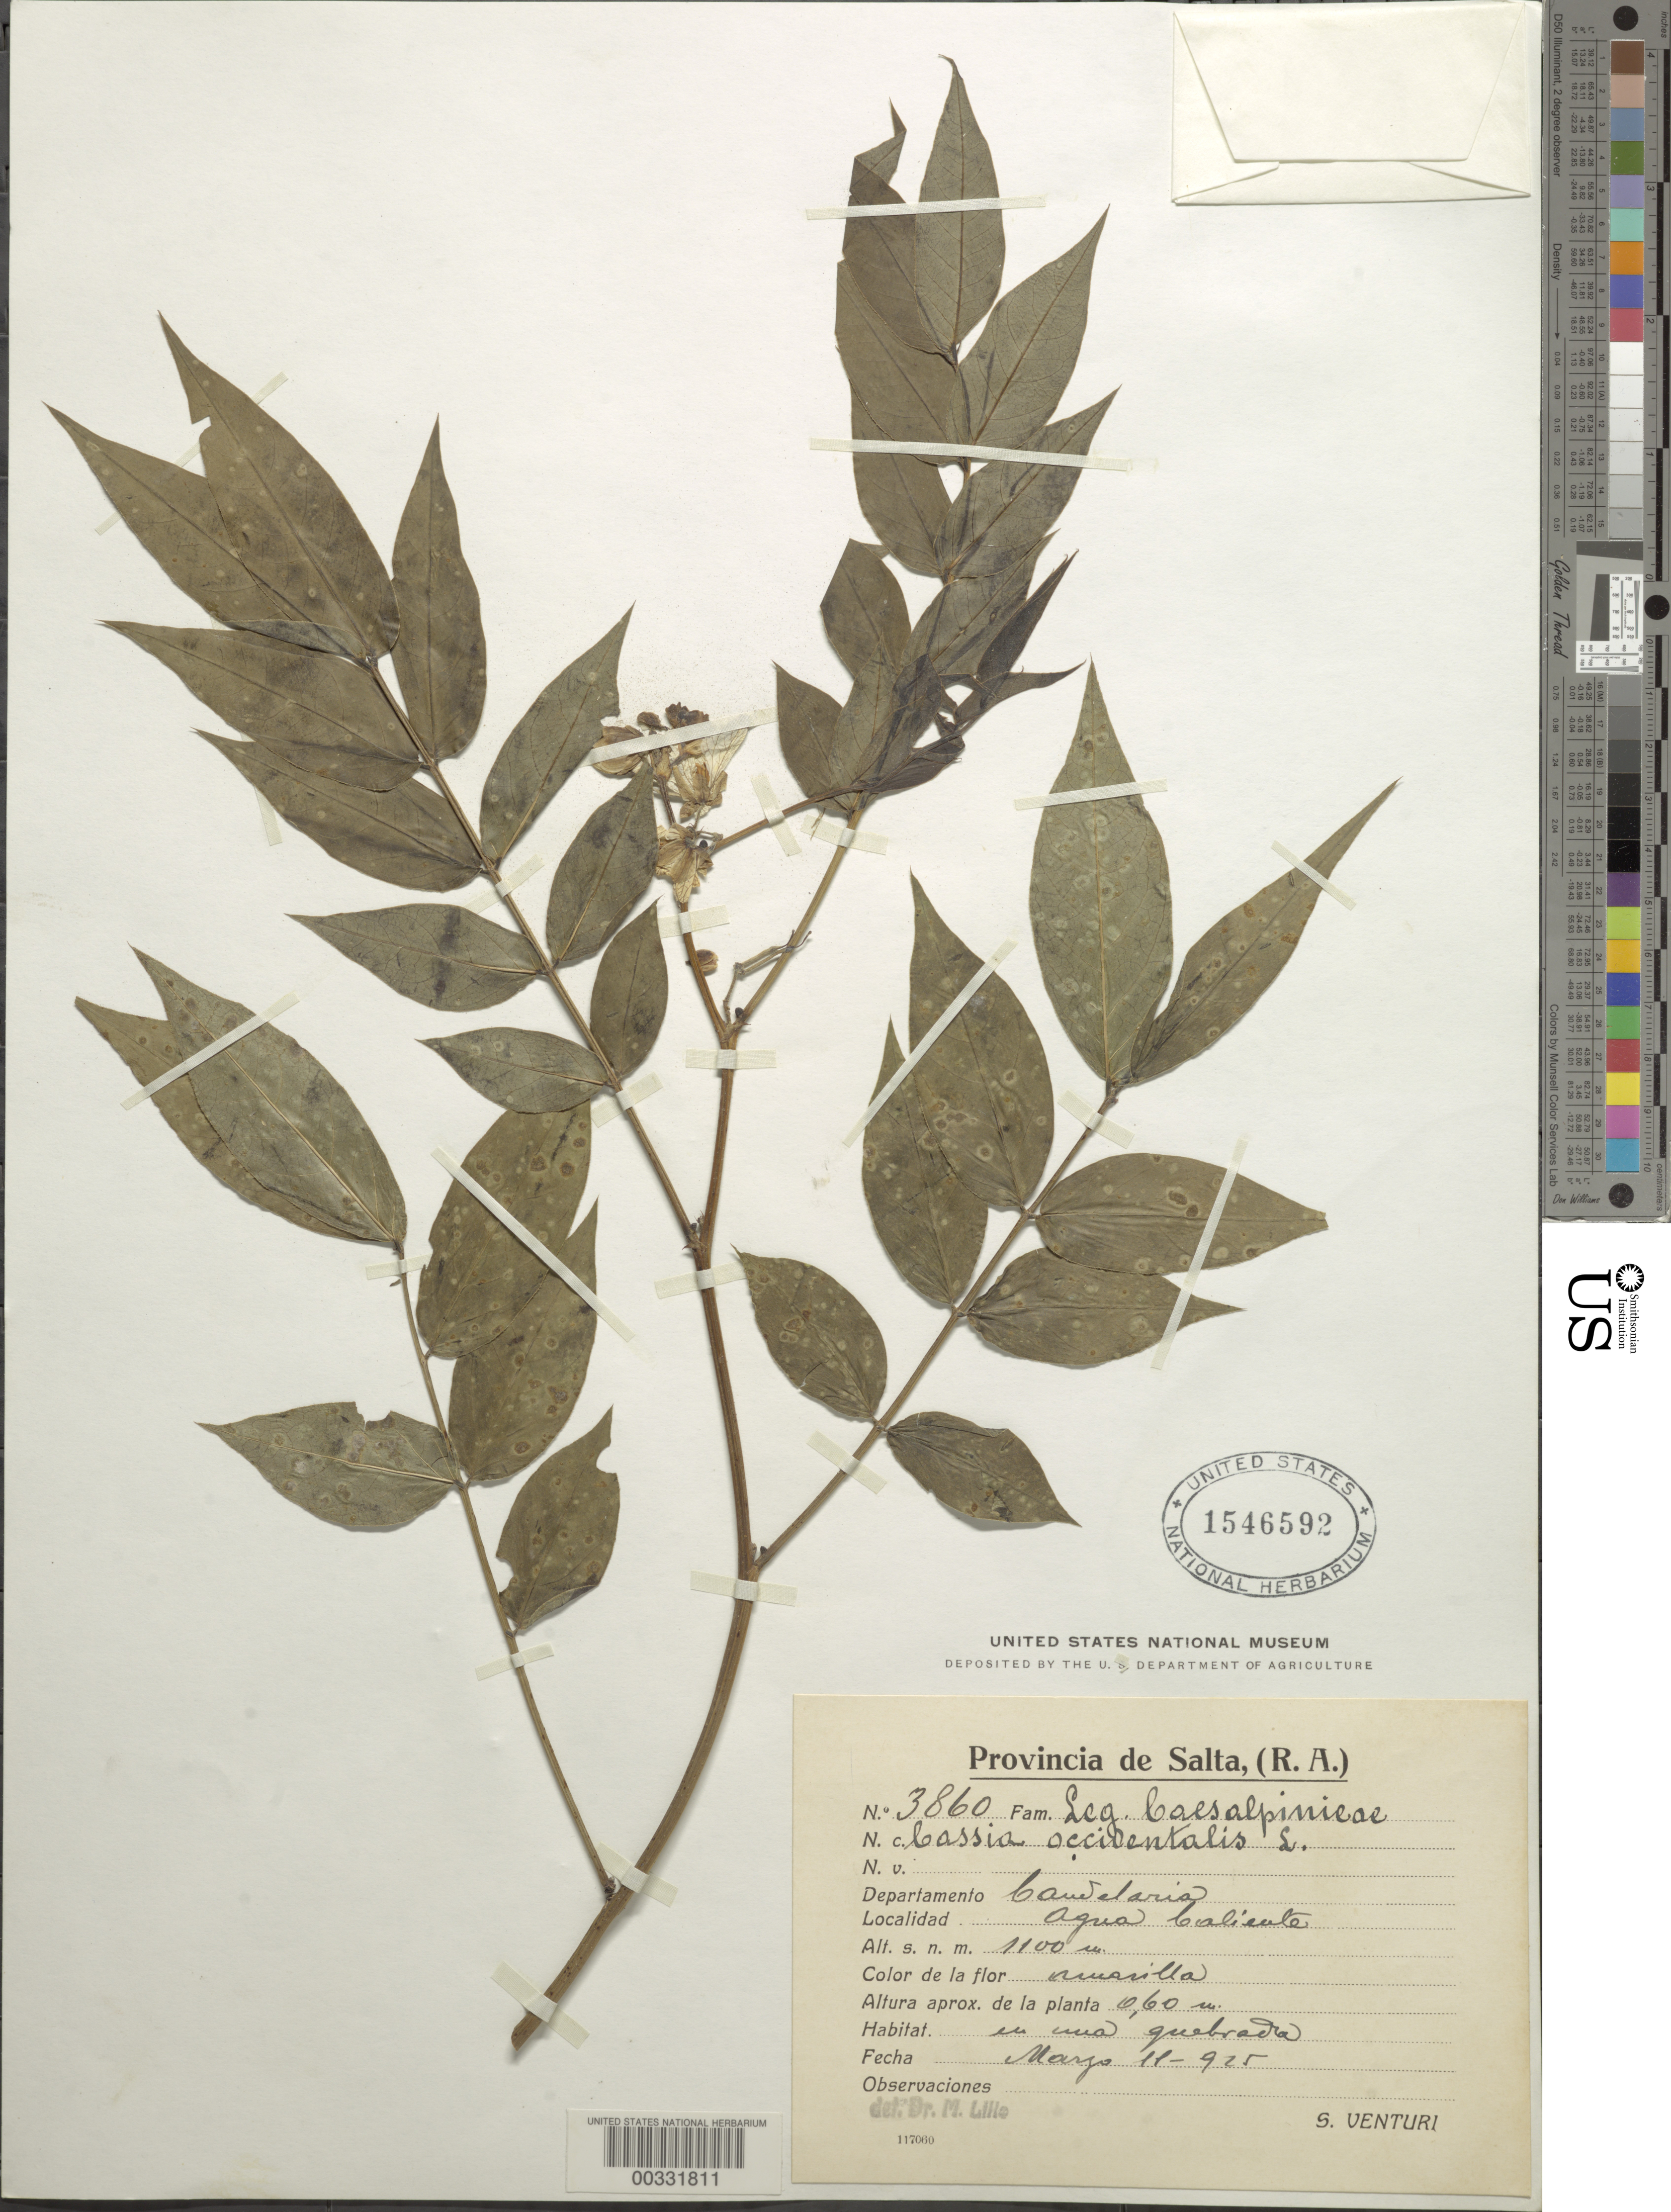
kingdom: Plantae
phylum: Tracheophyta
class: Magnoliopsida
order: Fabales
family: Fabaceae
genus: Senna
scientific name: Senna occidentalis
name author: (L.) Link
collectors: S. Venturi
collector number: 3860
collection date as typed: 11 May 1925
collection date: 1925-05-11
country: Argentina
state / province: Salta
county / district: Candelaria ?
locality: Caudelaria Dept. (?) [Candelaria Dept.?], Agua Caliante. [province originally recorded as Tucumán.]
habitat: Quebrada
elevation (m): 1100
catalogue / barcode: US 1546592